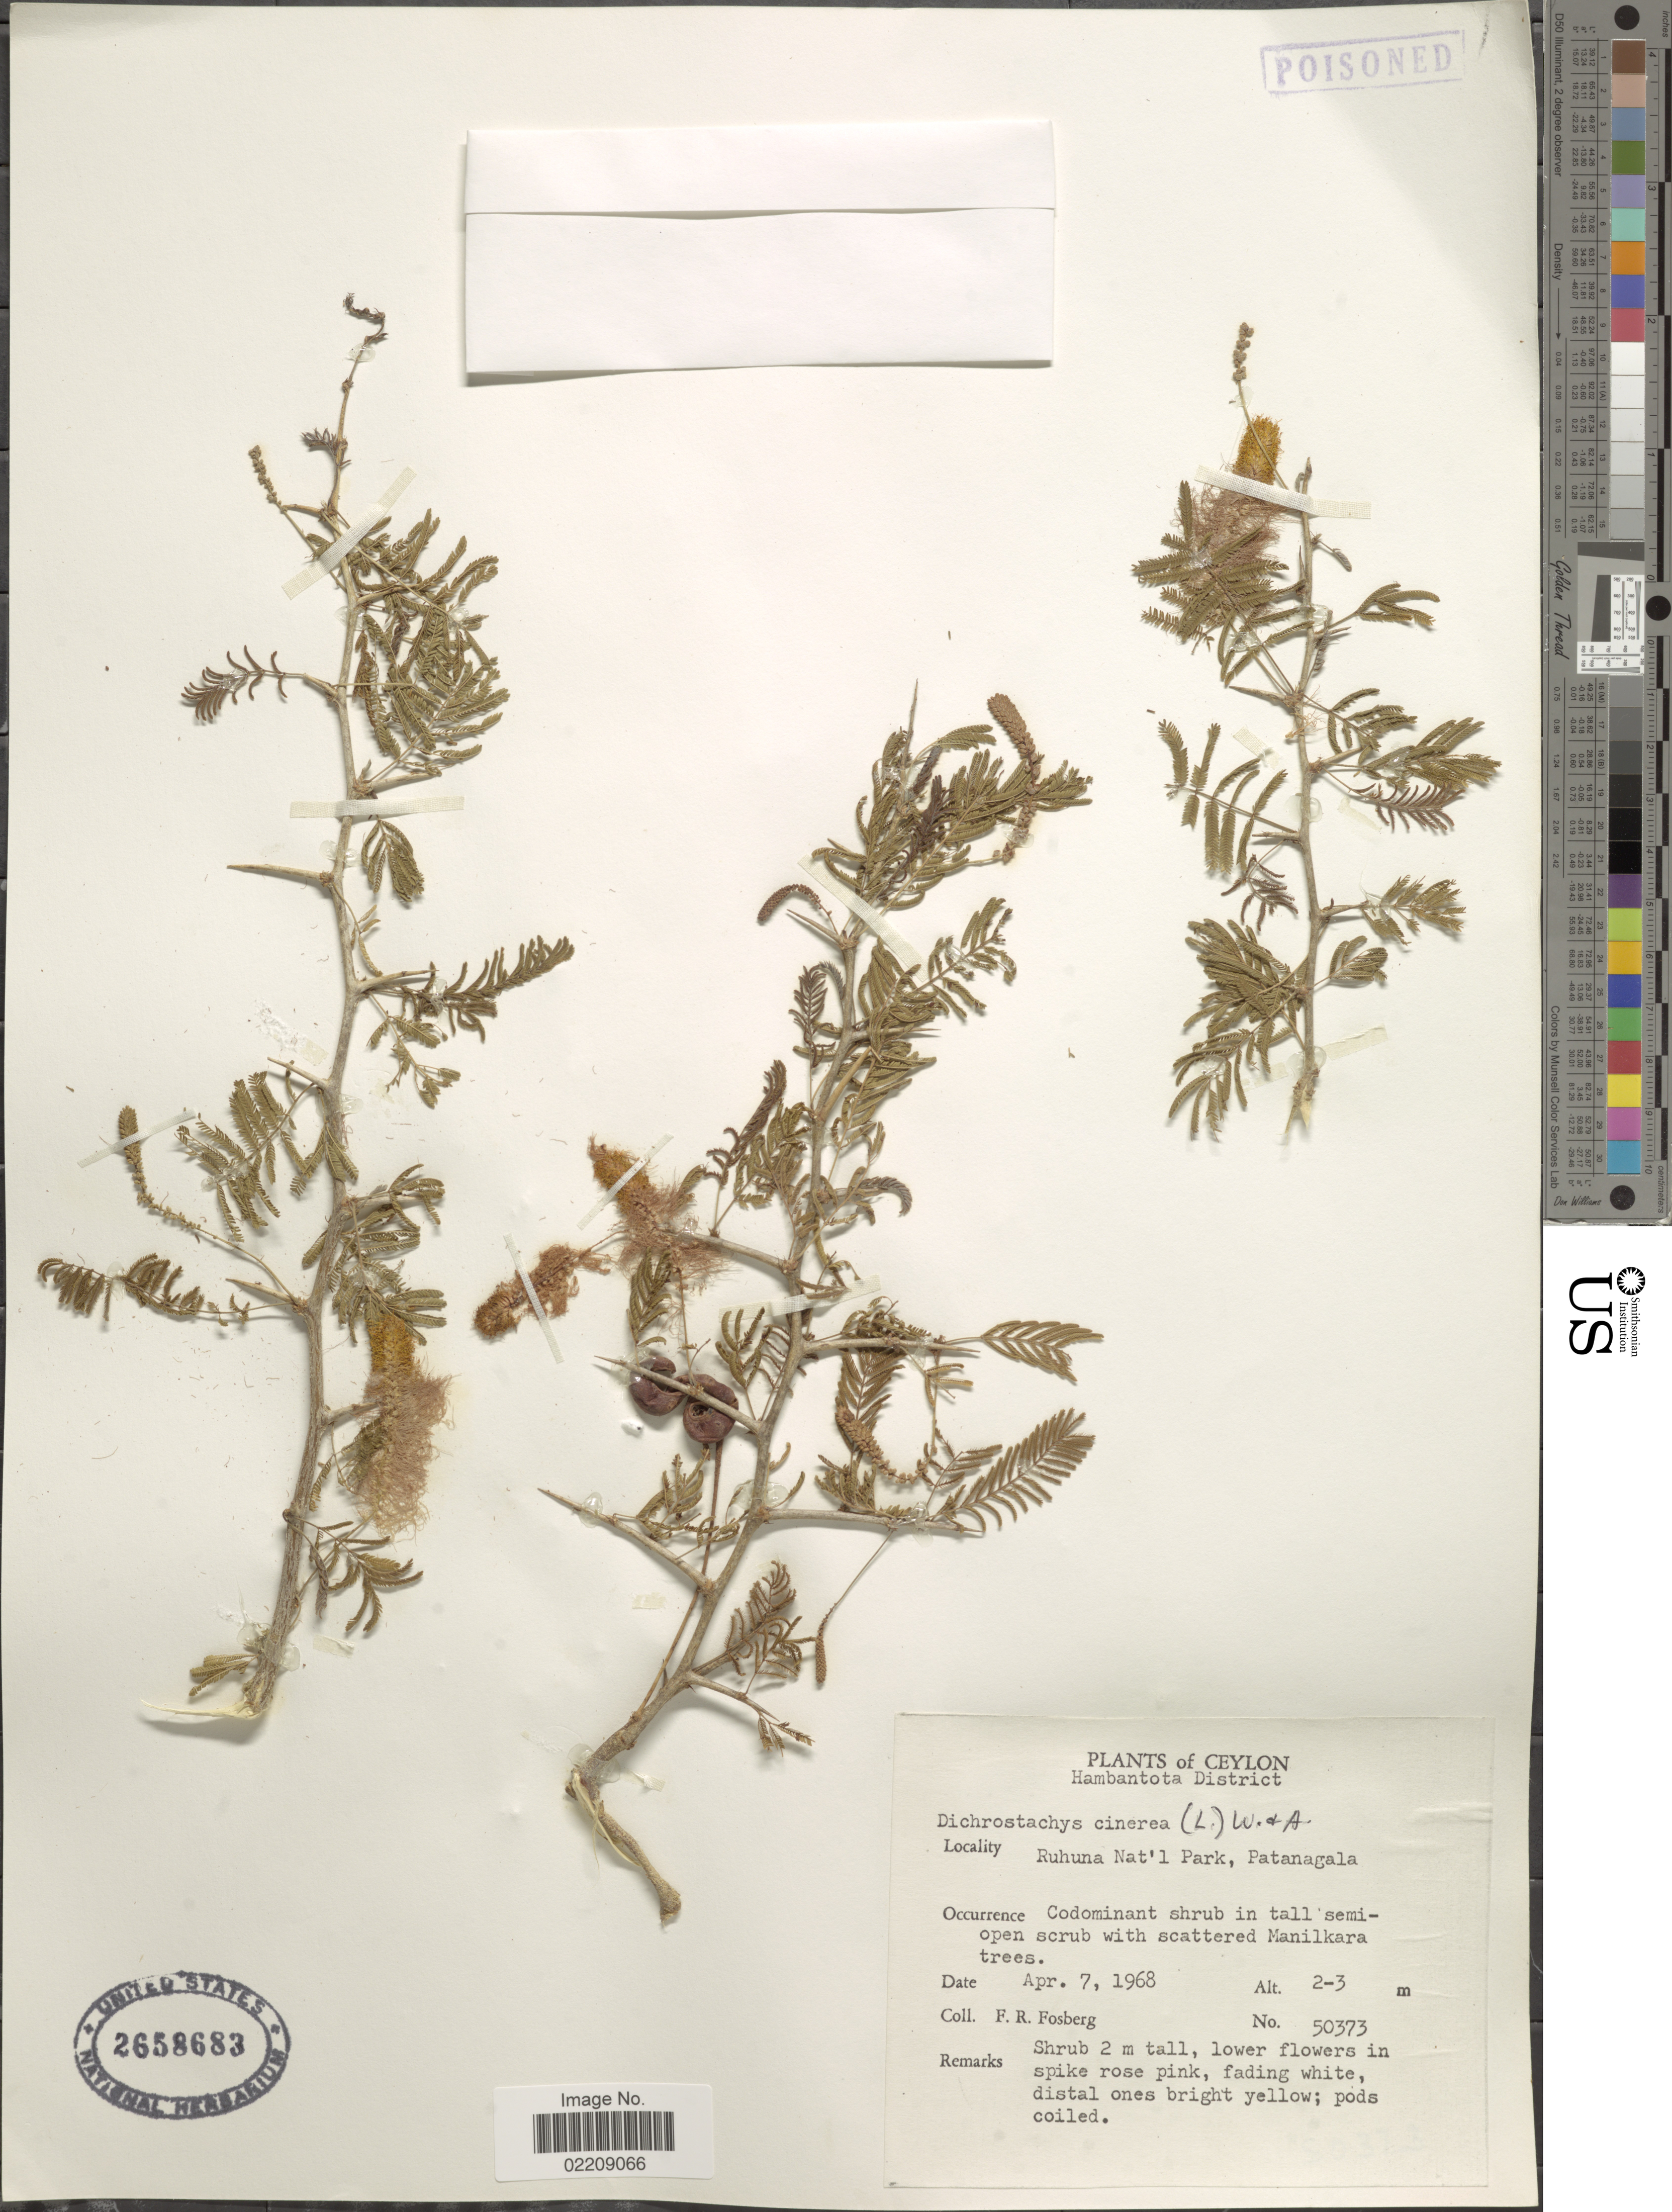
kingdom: Plantae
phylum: Tracheophyta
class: Magnoliopsida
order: Fabales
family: Fabaceae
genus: Dichrostachys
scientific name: Dichrostachys cinerea R. Vig., nom. illeg.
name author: R. Vig.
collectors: F. R. Fosberg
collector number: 50373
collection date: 1968-04-07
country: Sri Lanka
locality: Ceylon, Hambantota District, Rhunua Nat'l Park, Patanagala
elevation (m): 2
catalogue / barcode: US 2658683